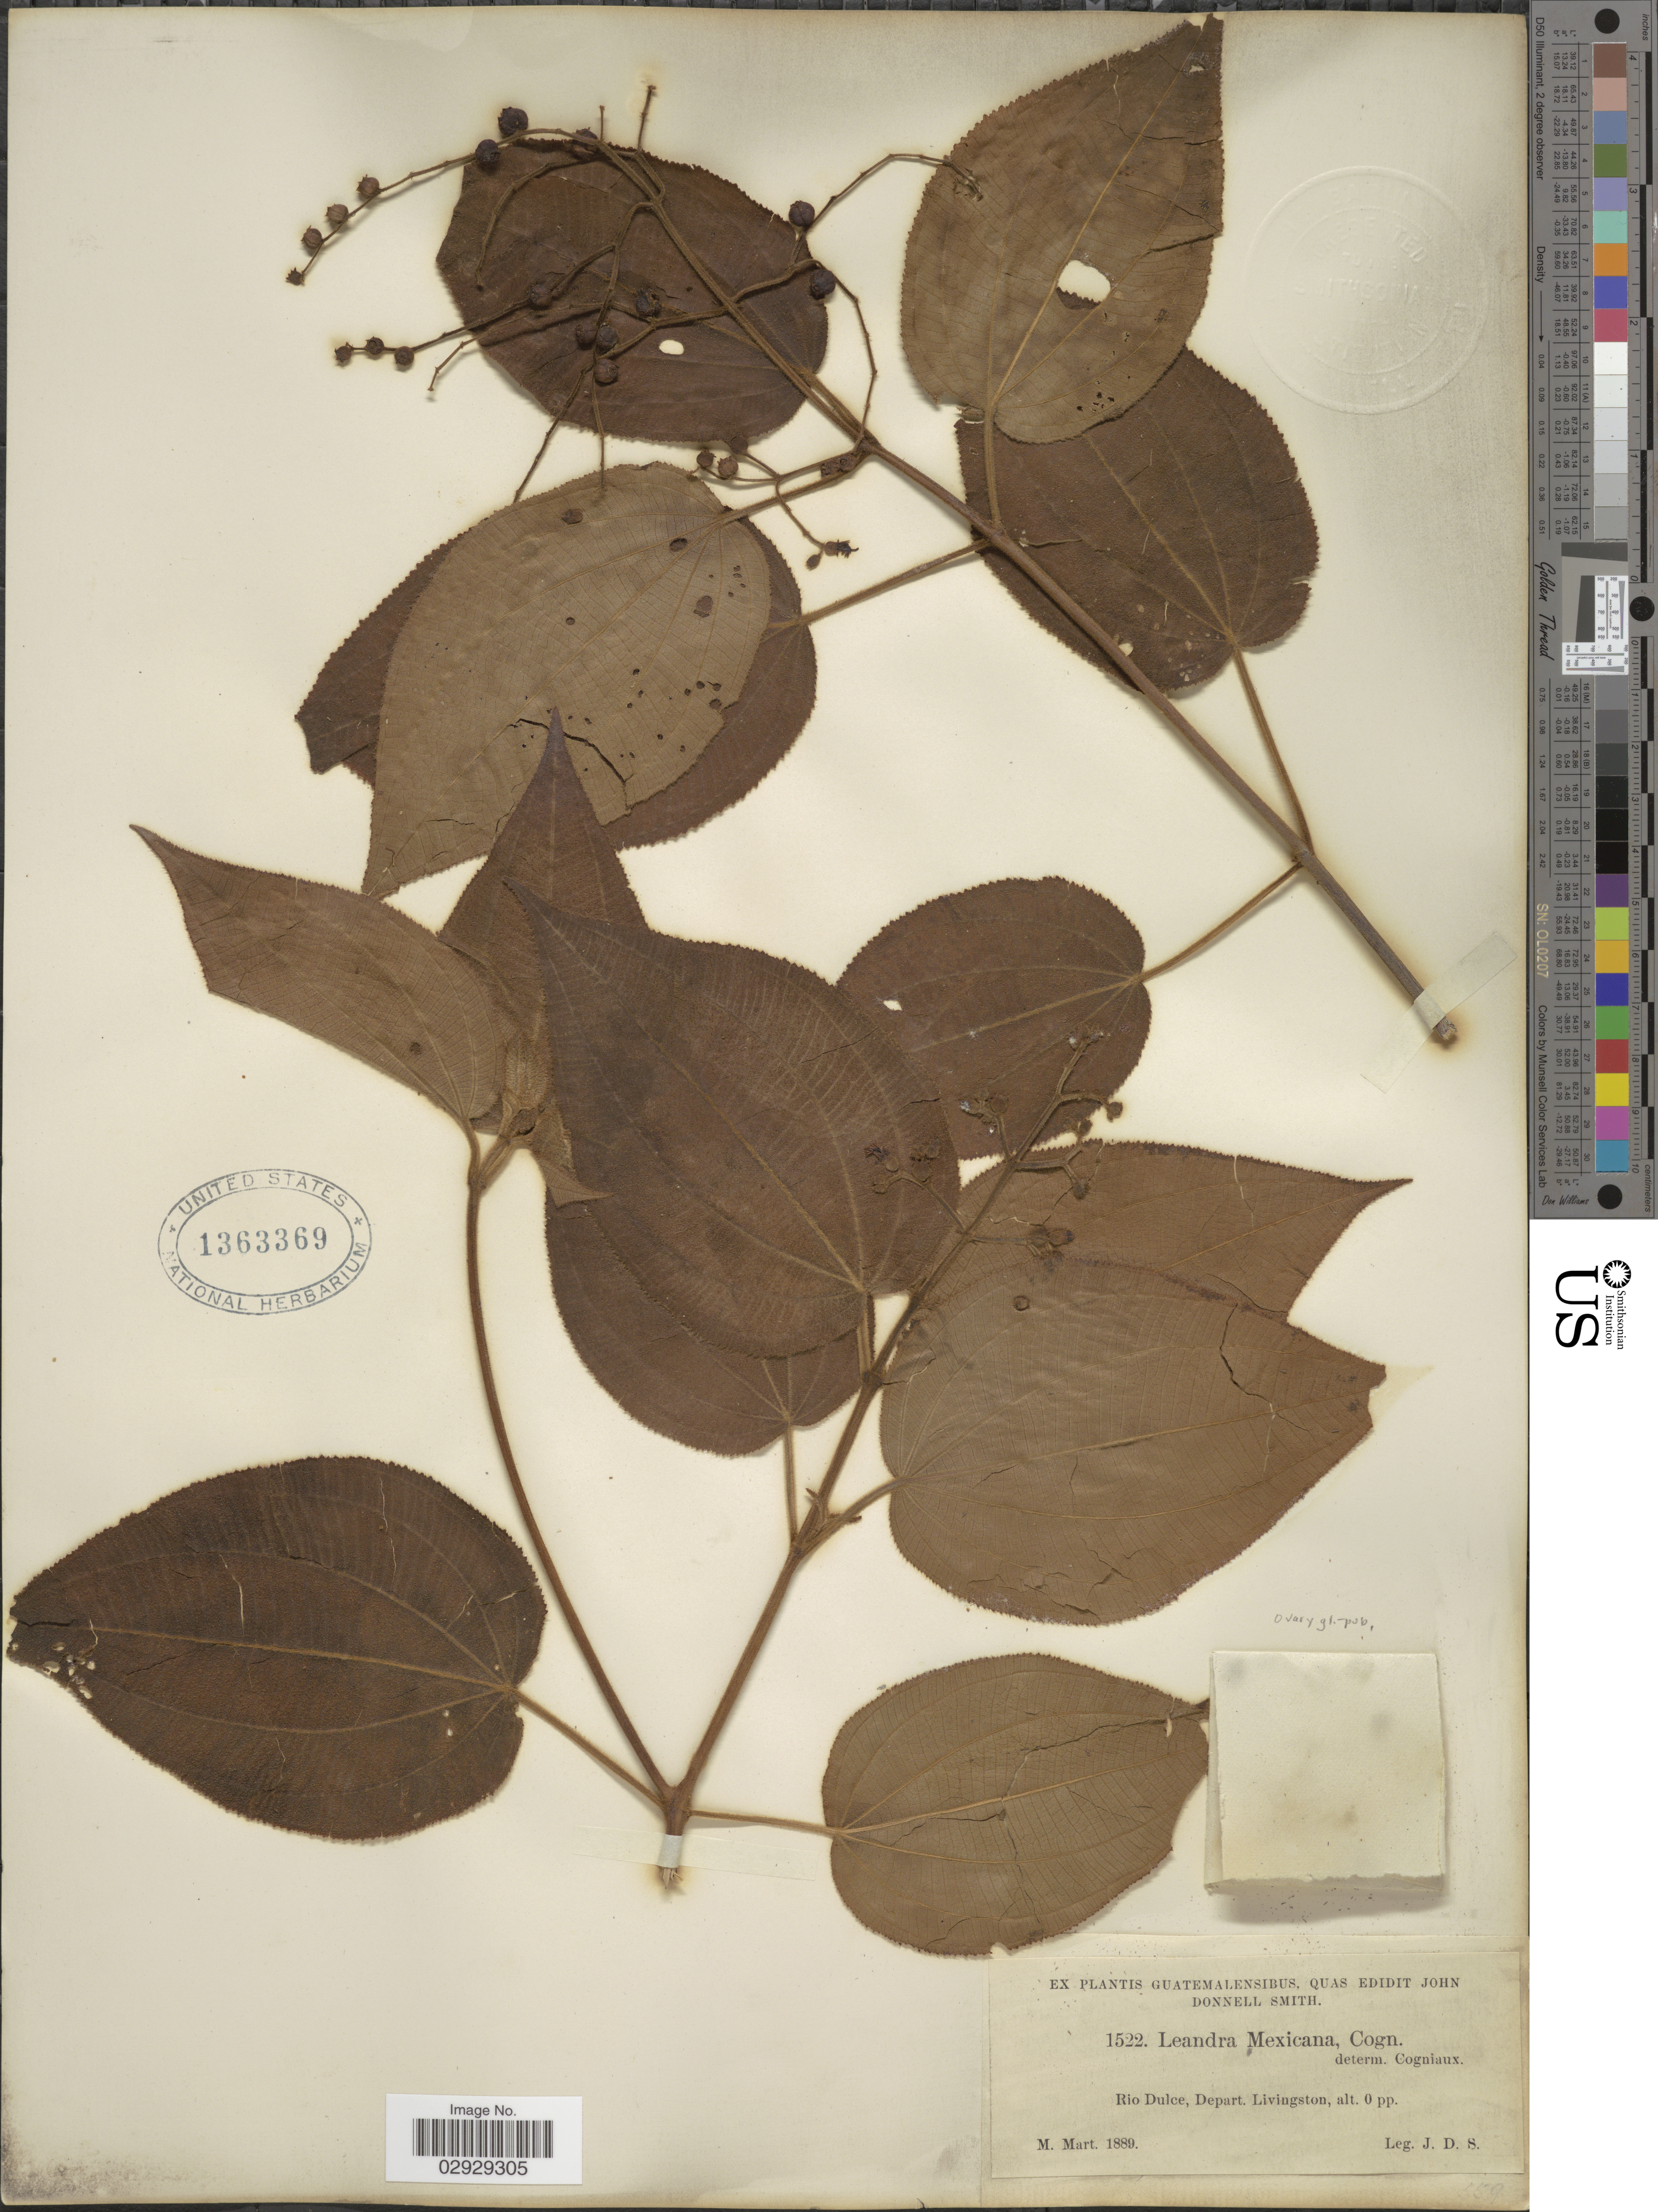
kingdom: Plantae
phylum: Tracheophyta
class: Magnoliopsida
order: Myrtales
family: Melastomataceae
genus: Leandra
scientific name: Leandra mexicana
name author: (Naudin) Cogn.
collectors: J. Donnell Smith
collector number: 1522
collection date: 1889-03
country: Guatemala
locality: Rio Dulce, Depart. Livingston.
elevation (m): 0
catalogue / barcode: US 1363369